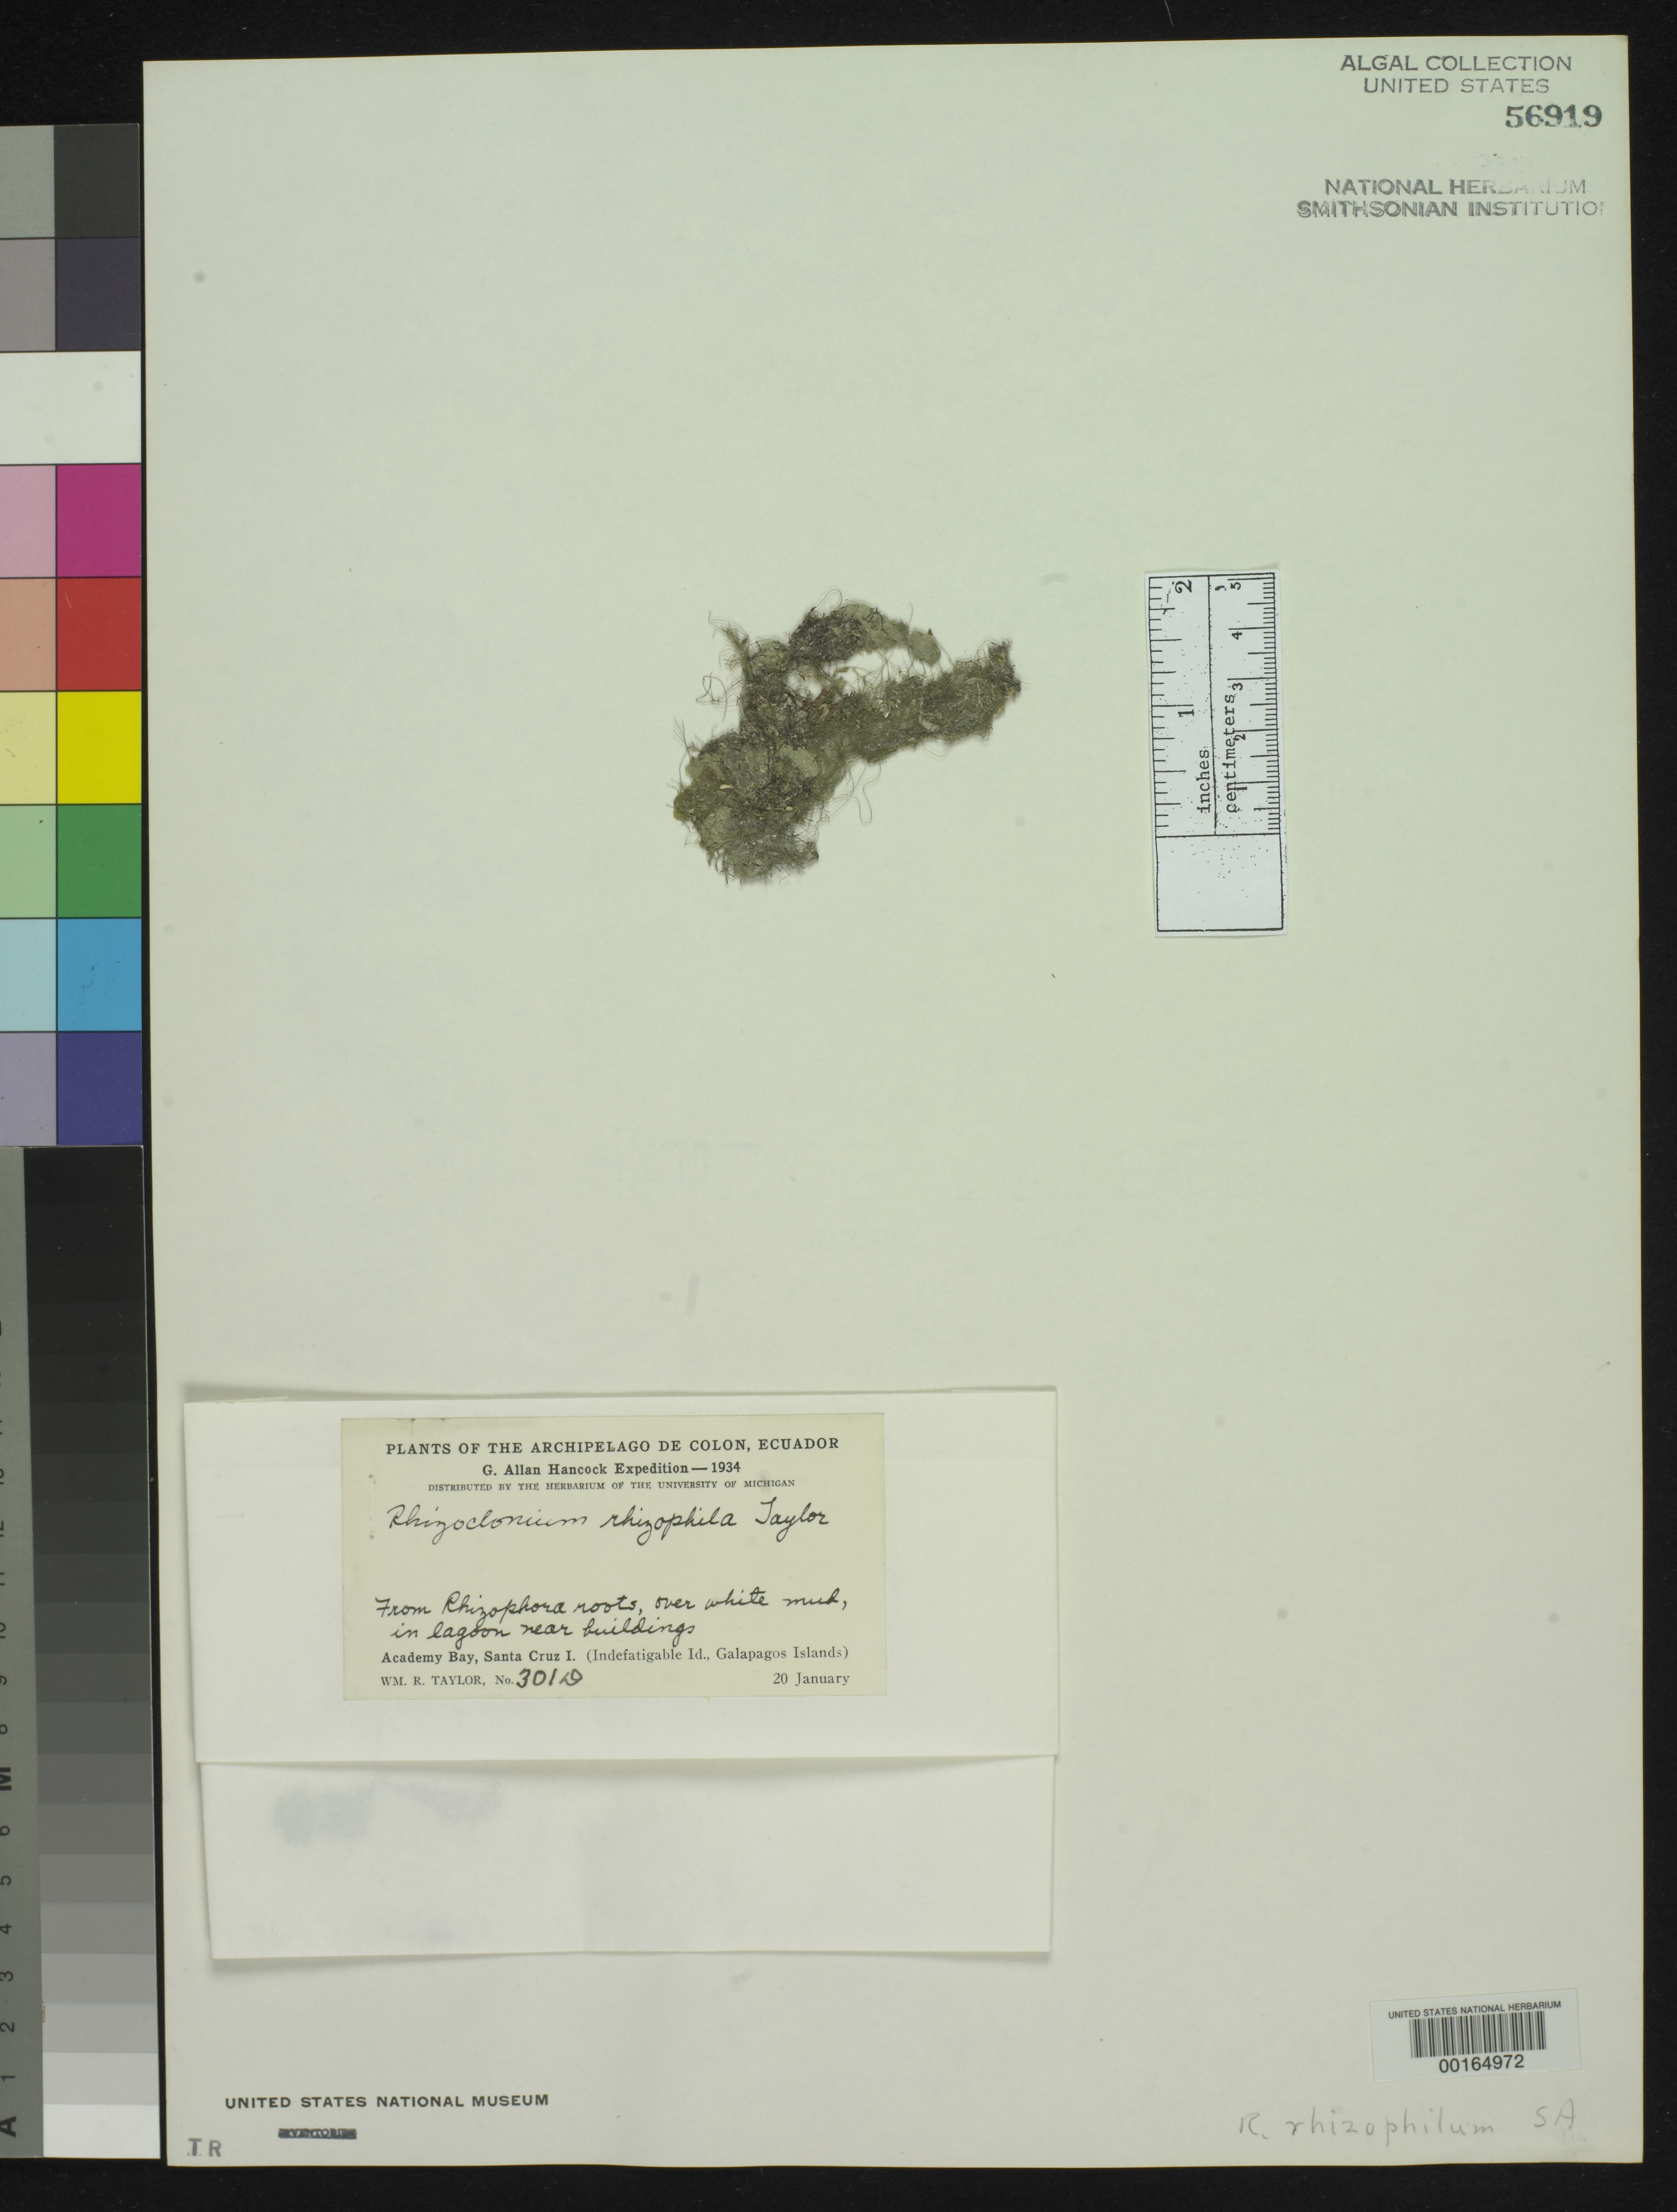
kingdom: Plantae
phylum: Chlorophyta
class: Ulvophyceae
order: Cladophorales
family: Cladophoraceae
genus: Rhizoclonium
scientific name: Rhizoclonium rhizophilum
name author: W.R. Taylor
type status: Isotype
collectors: W. R. Taylor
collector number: WRT 34-301D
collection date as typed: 20 Jan 1934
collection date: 1934-01-20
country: Ecuador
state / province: Colón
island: Santa Cruz [Indefatigable, Chaves]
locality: Academy Bay.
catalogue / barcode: US 56919